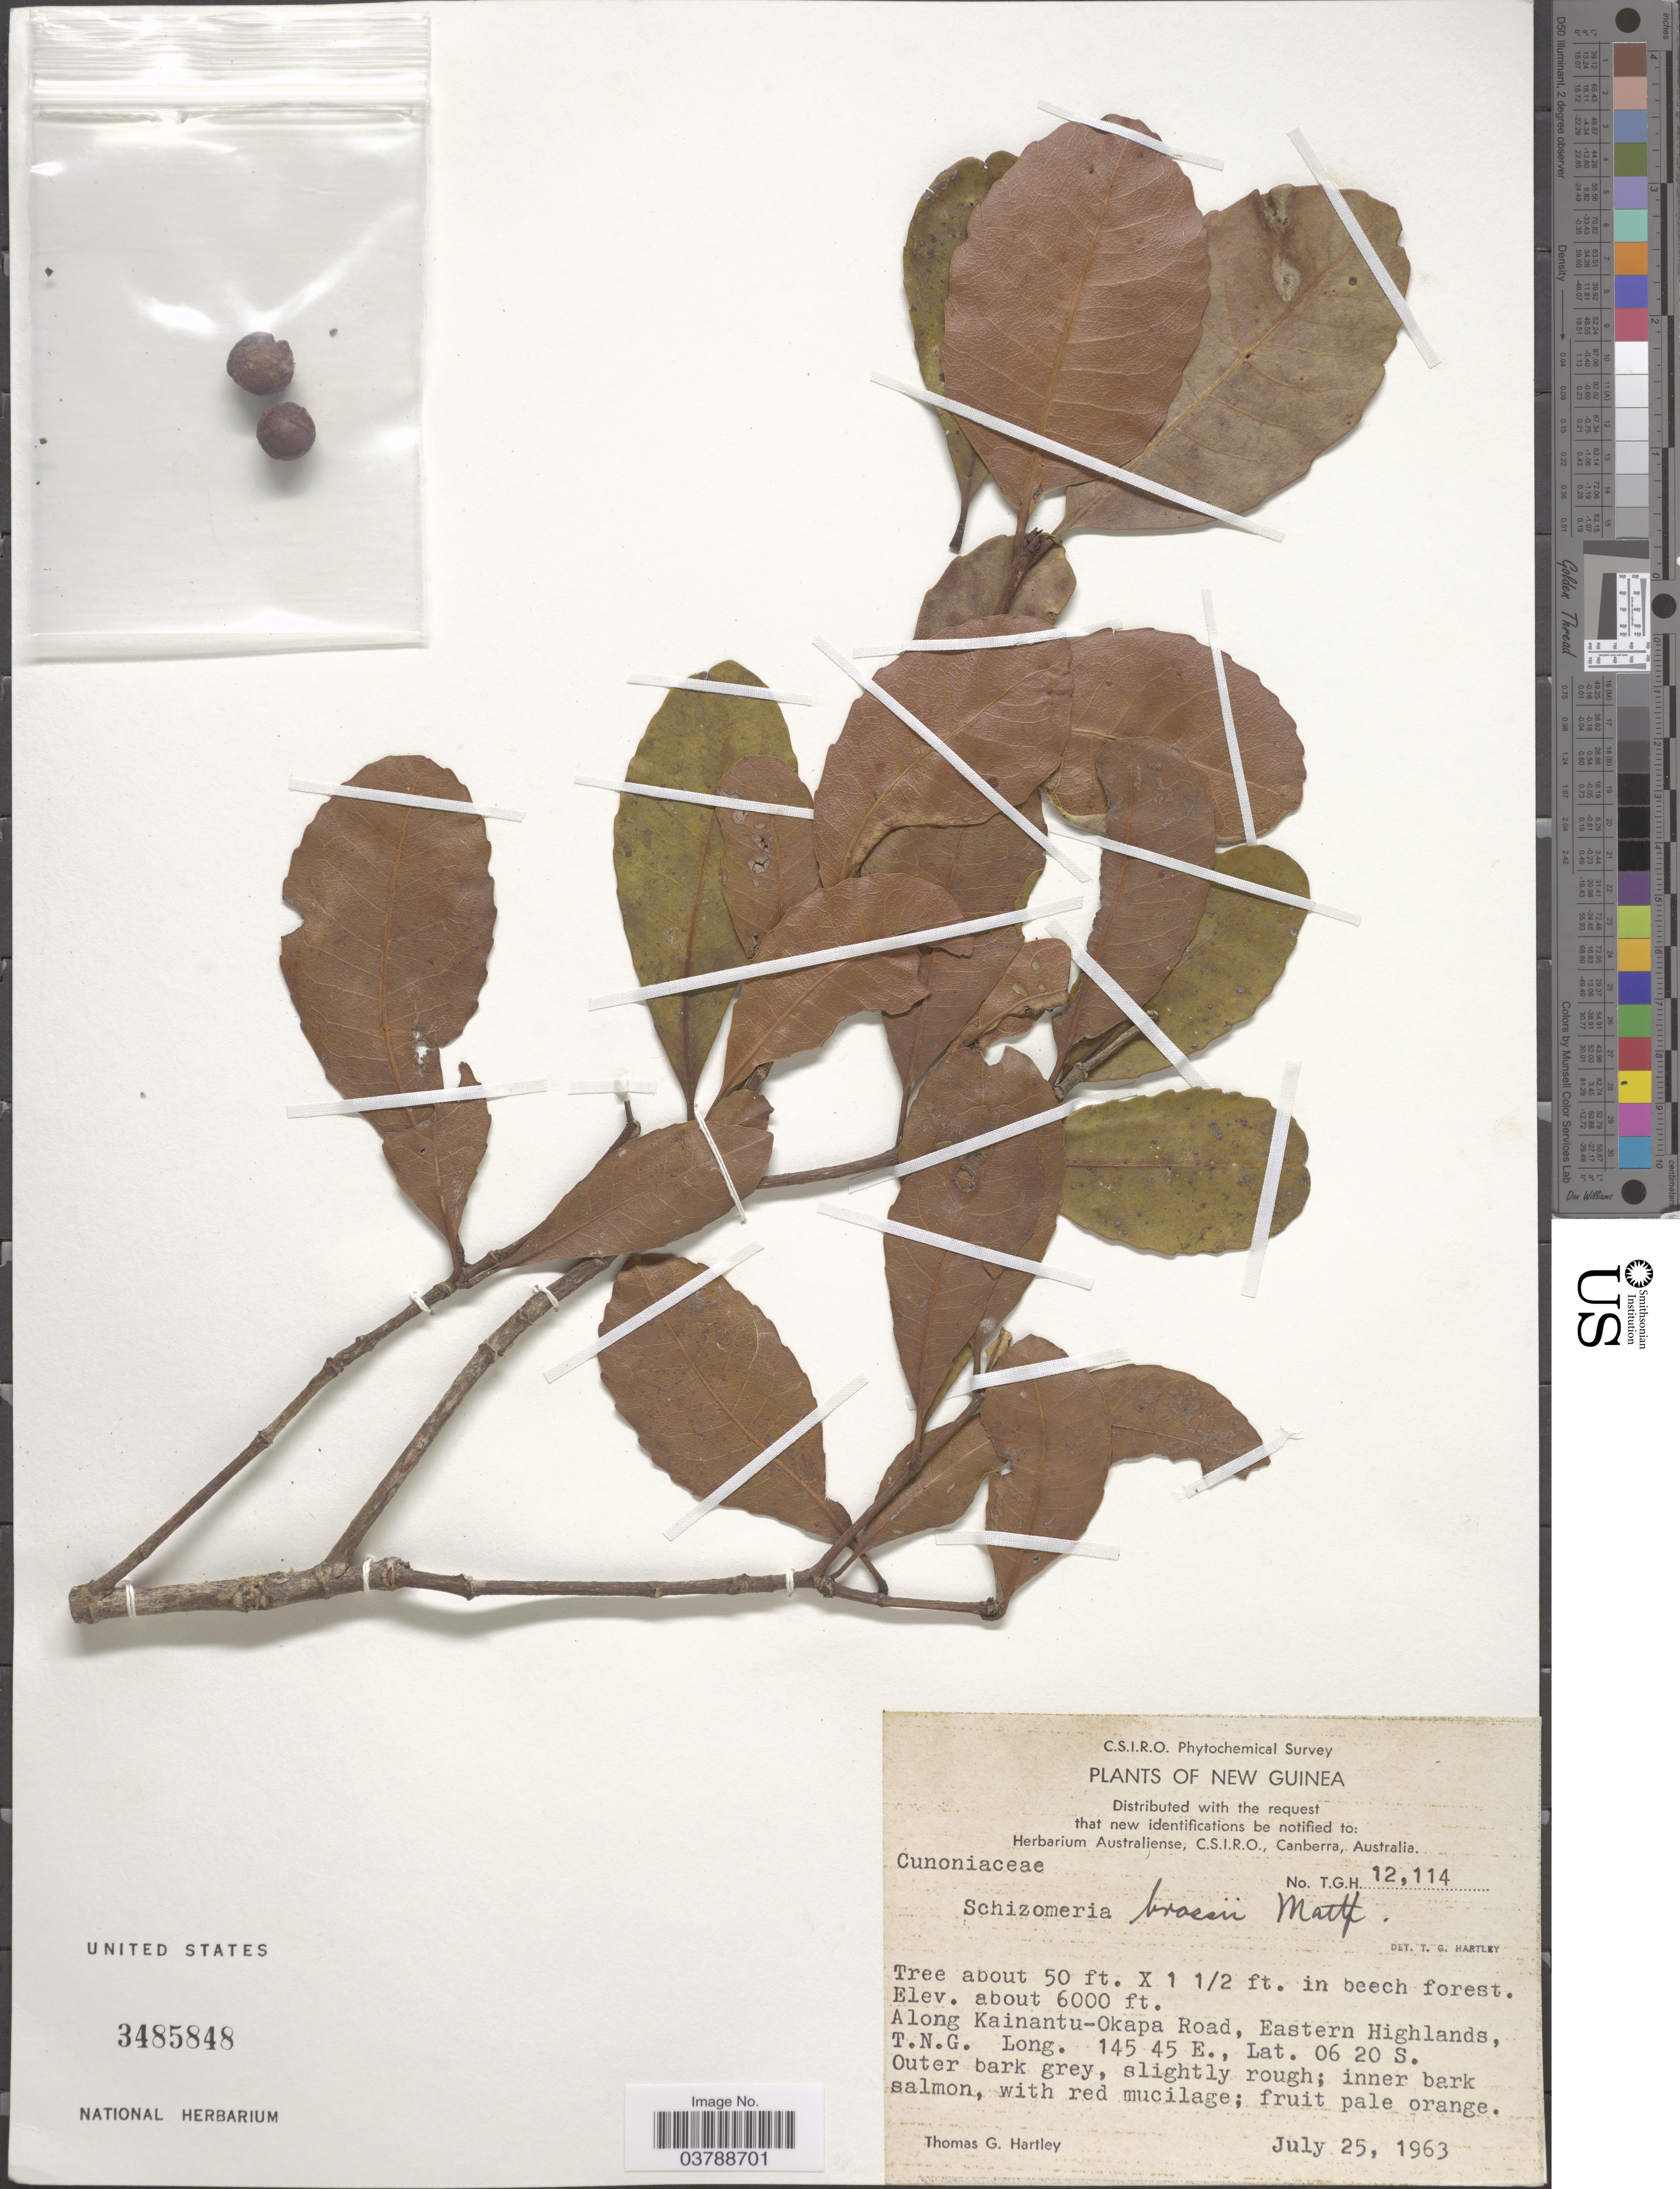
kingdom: Plantae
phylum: Tracheophyta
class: Magnoliopsida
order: Oxalidales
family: Cunoniaceae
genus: Schizomeria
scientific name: Schizomeria brassii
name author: Mattf.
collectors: T. G. Hartley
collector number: TGH12114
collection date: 1963-07-25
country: Papua New Guinea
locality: New Guinea. Along Kainantu-Okapa Road, Eastern Highlands, T.N.G.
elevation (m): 1829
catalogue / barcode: US 3485848